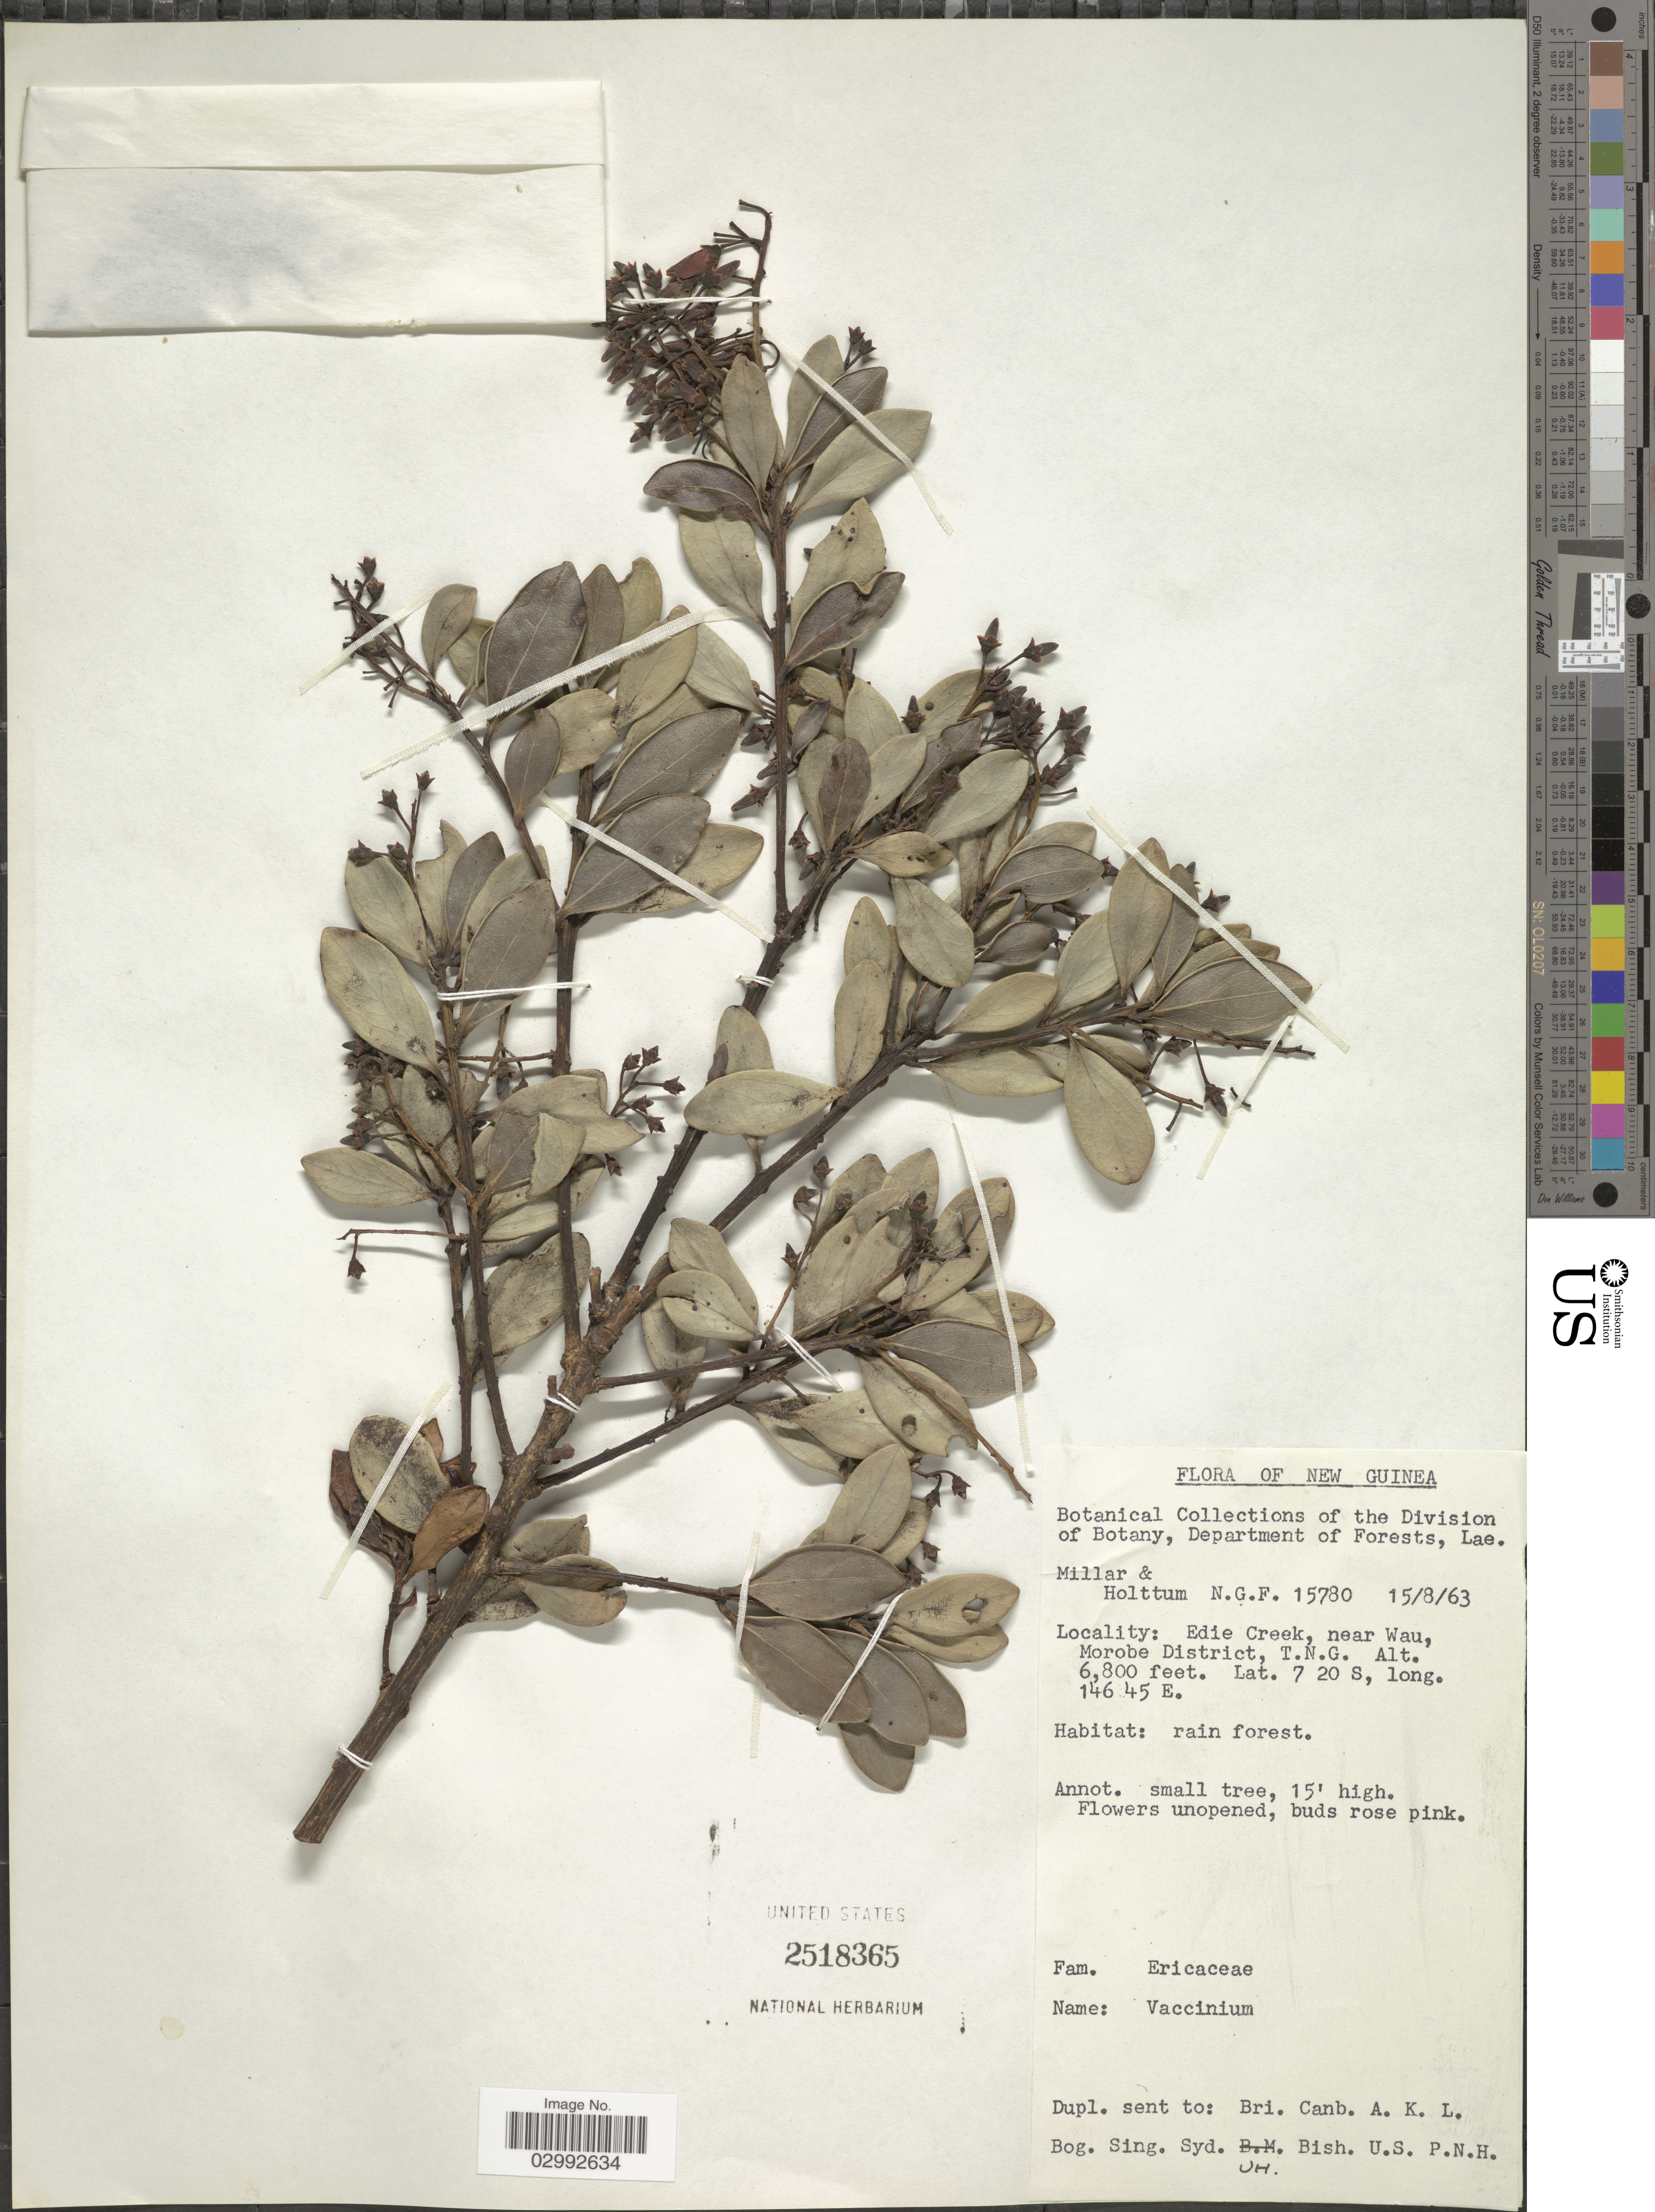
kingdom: Plantae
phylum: Tracheophyta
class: Magnoliopsida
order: Ericales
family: Ericaceae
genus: Vaccinium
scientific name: Vaccinium sp.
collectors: -. Millar & Holttum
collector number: N.G.F. 15780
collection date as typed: Transcribed d/m/y: 15/8/63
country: Papua New Guinea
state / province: Morobe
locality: New Guinea, Edie Creek, near Wau, Morobe District, T.N.G.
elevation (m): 2073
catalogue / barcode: US 2518365